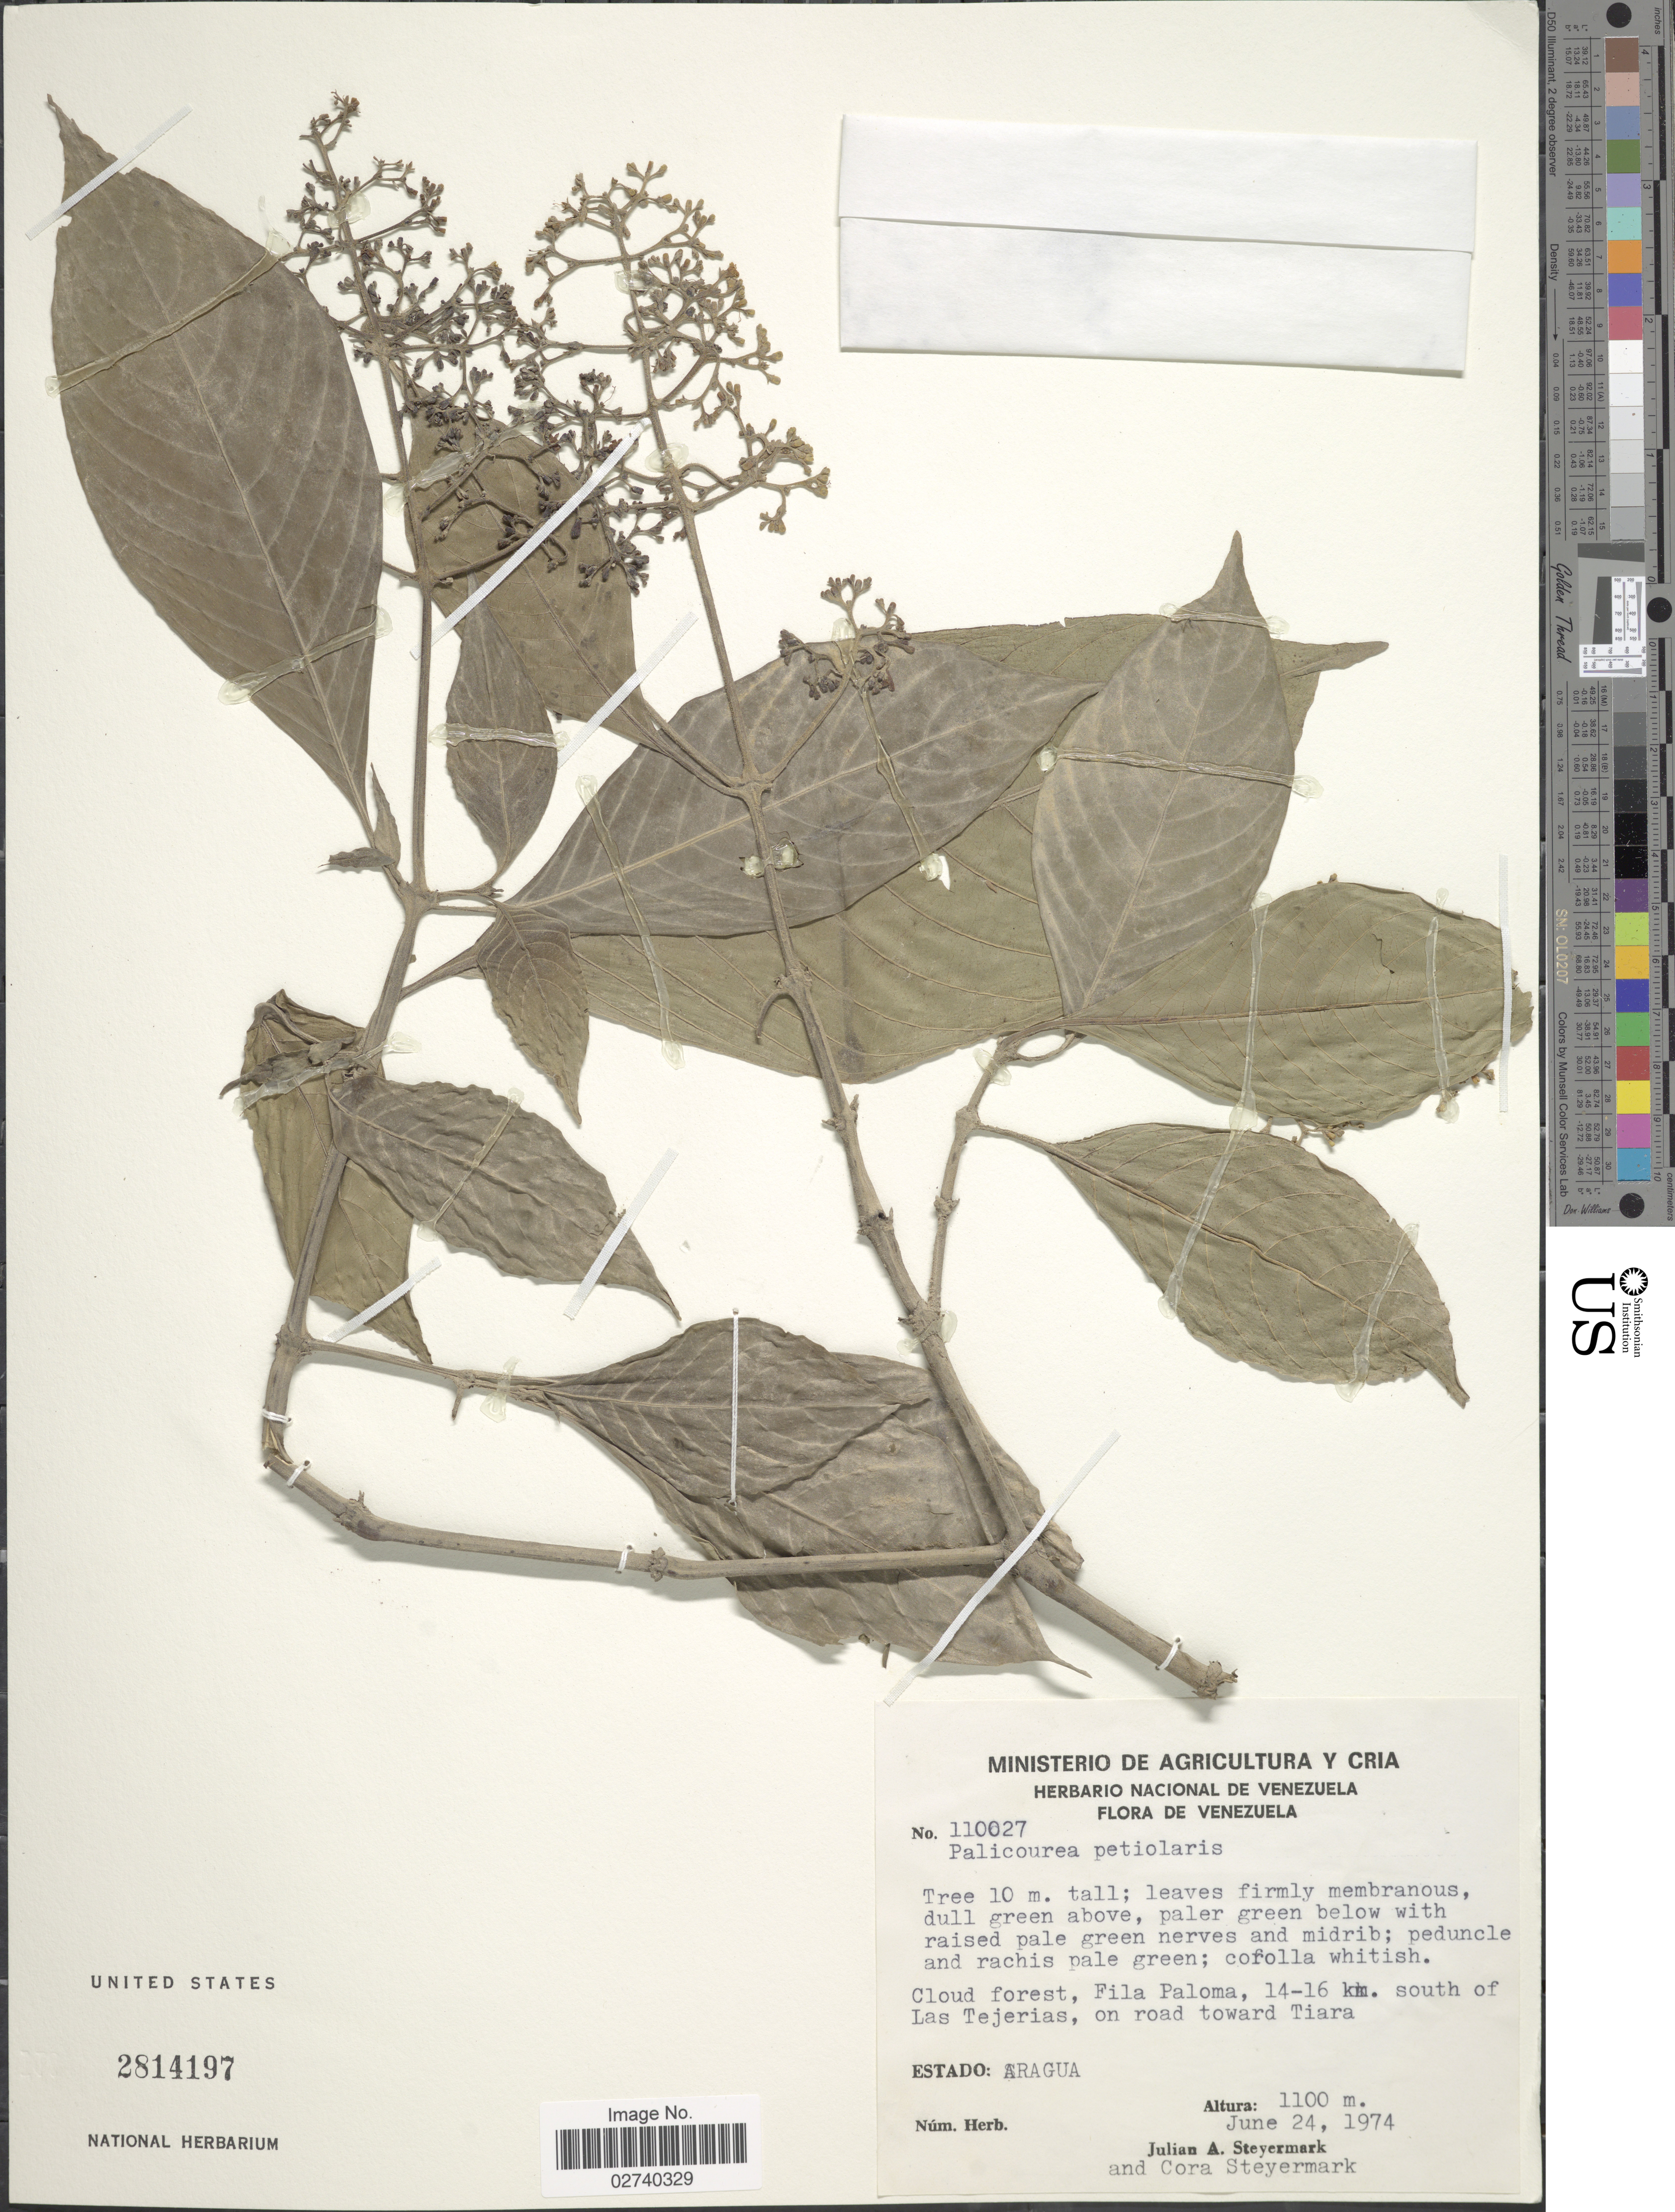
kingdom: Plantae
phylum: Tracheophyta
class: Magnoliopsida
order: Gentianales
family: Rubiaceae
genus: Palicourea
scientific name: Palicourea petiolaris Kunth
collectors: J. Steyermark & C. Steyermark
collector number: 110027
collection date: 1974-06-24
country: Venezuela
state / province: Aragua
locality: Cloud forest, Fila paloma, 14-16km. south of Las Tejerias, on road toward Tiara.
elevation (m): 1100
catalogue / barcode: US 2814197